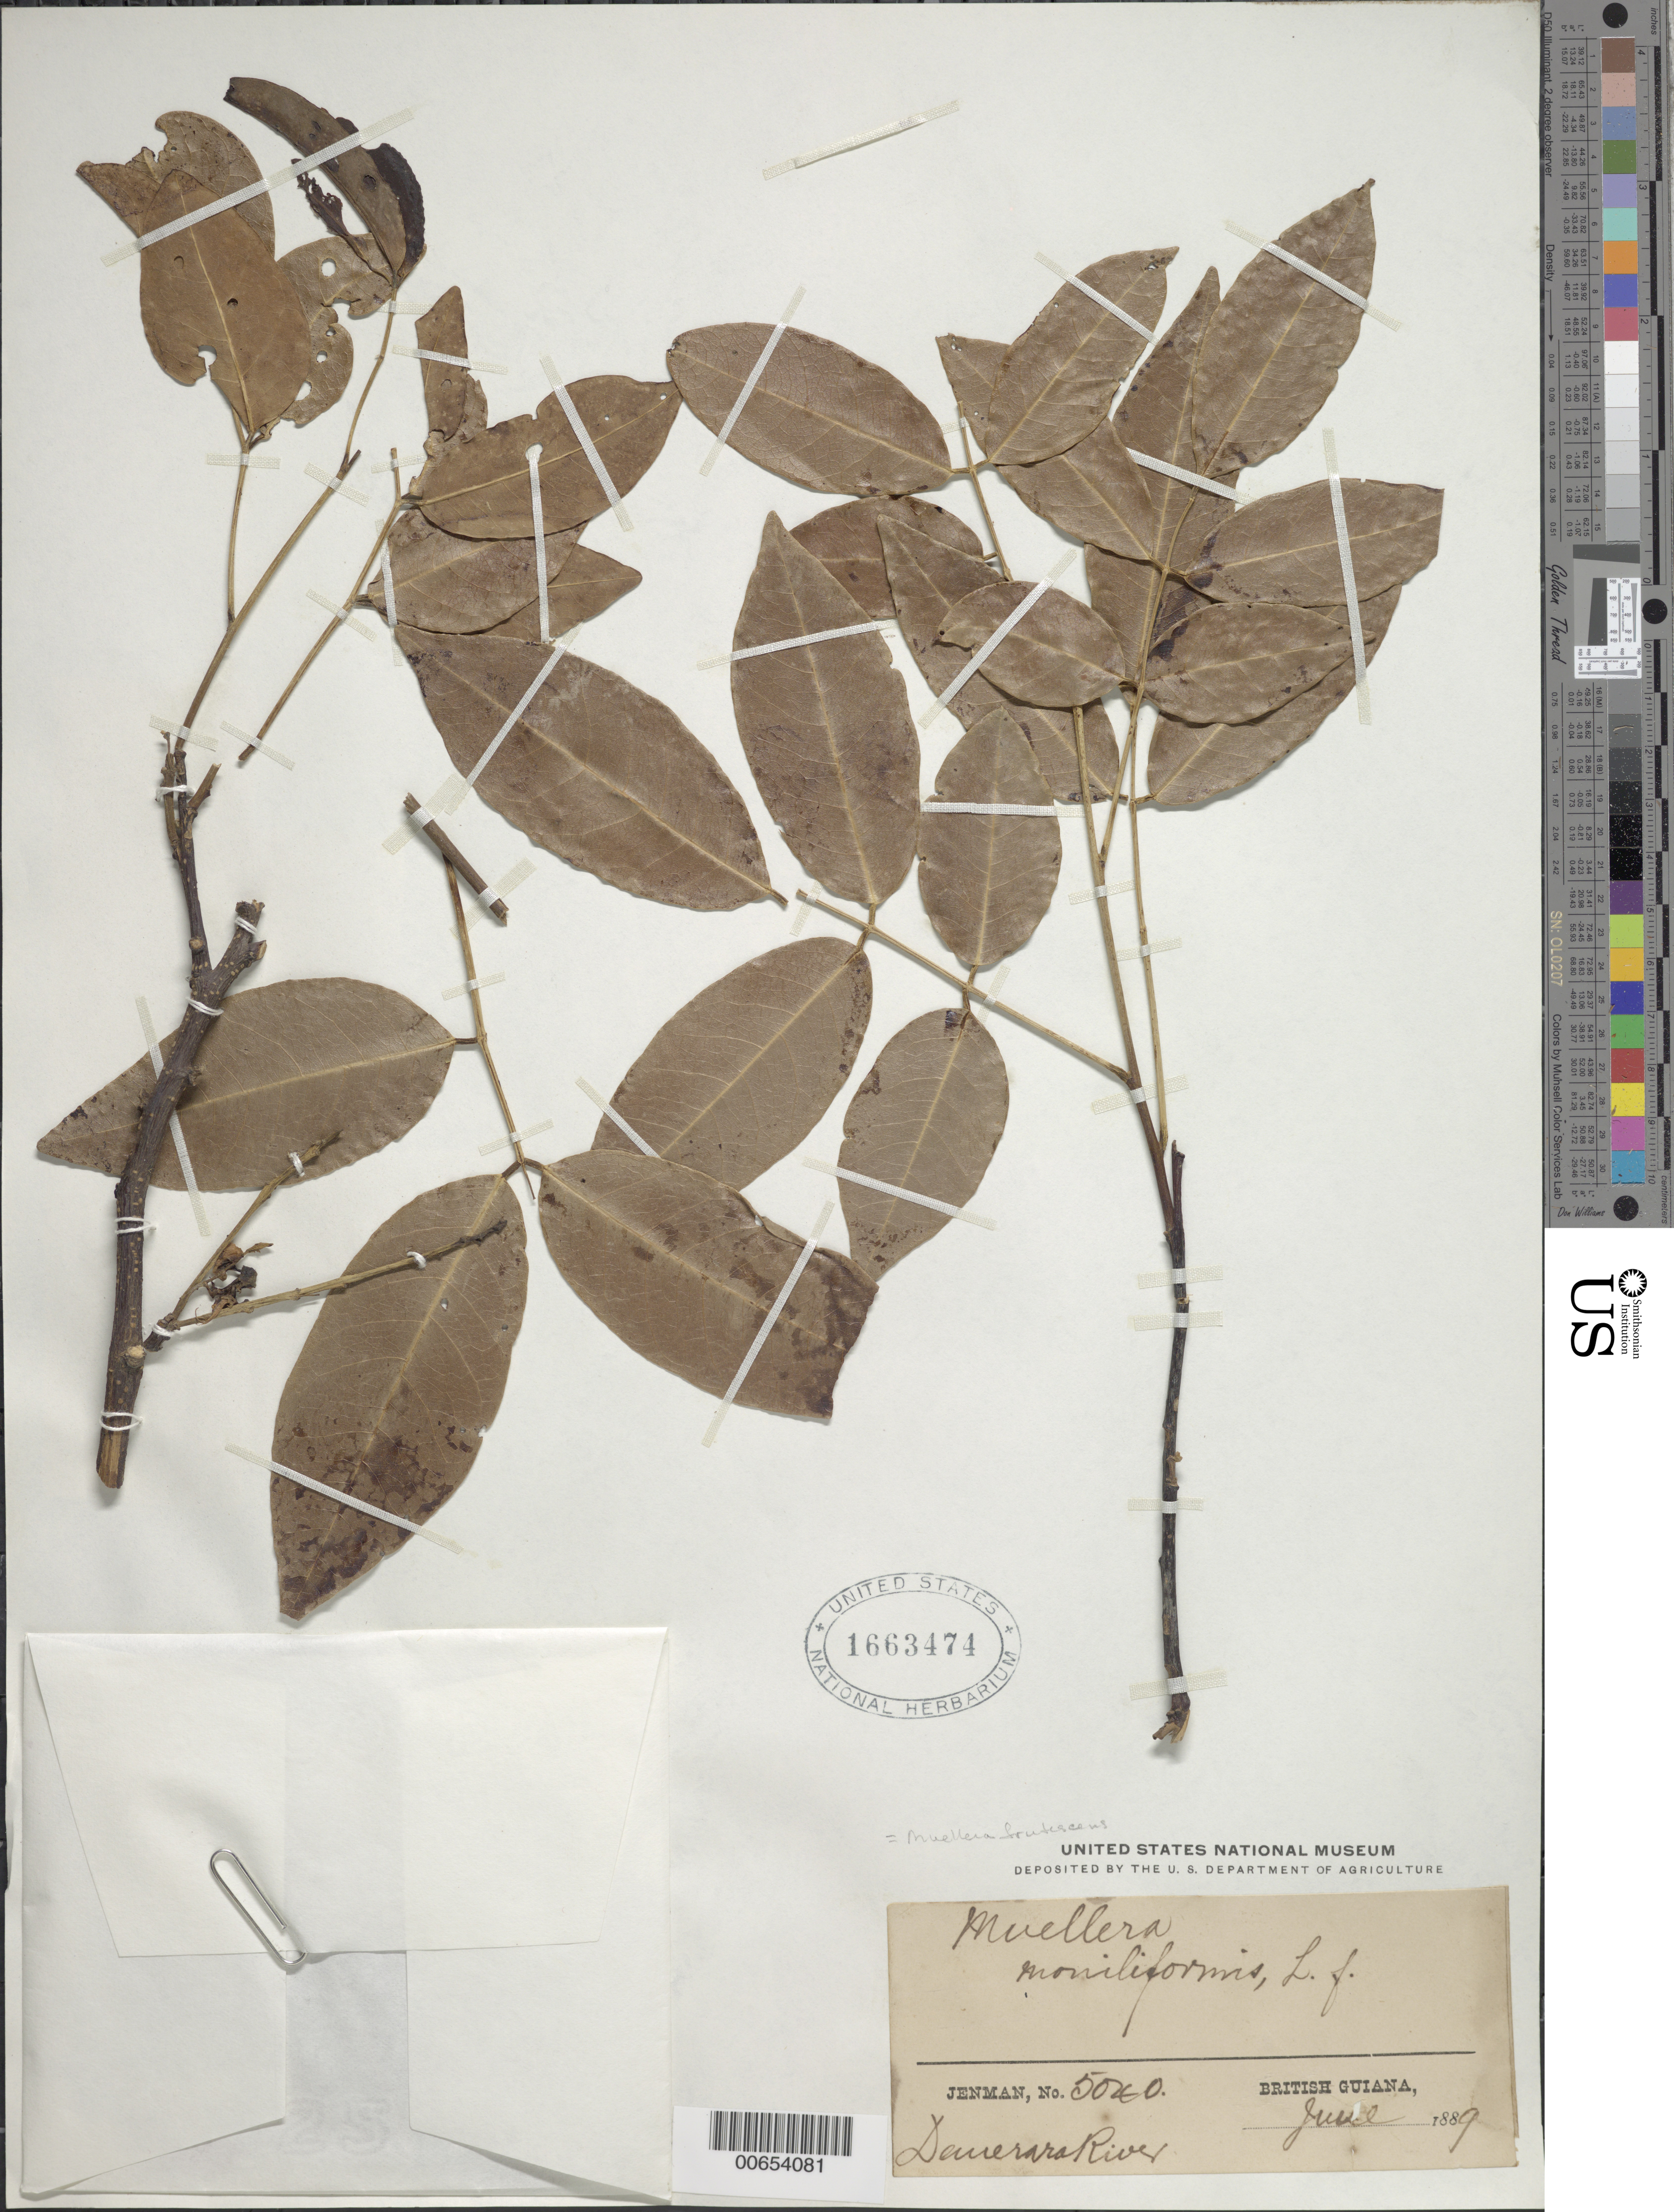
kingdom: Plantae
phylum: Tracheophyta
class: Magnoliopsida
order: Fabales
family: Fabaceae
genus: Muellera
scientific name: Muellera frutescens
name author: (Aubl.) Standl.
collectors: G. S. Jenman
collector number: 5040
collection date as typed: June 1889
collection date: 1889-06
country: Guyana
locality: Demerara R.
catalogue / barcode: US 1663474